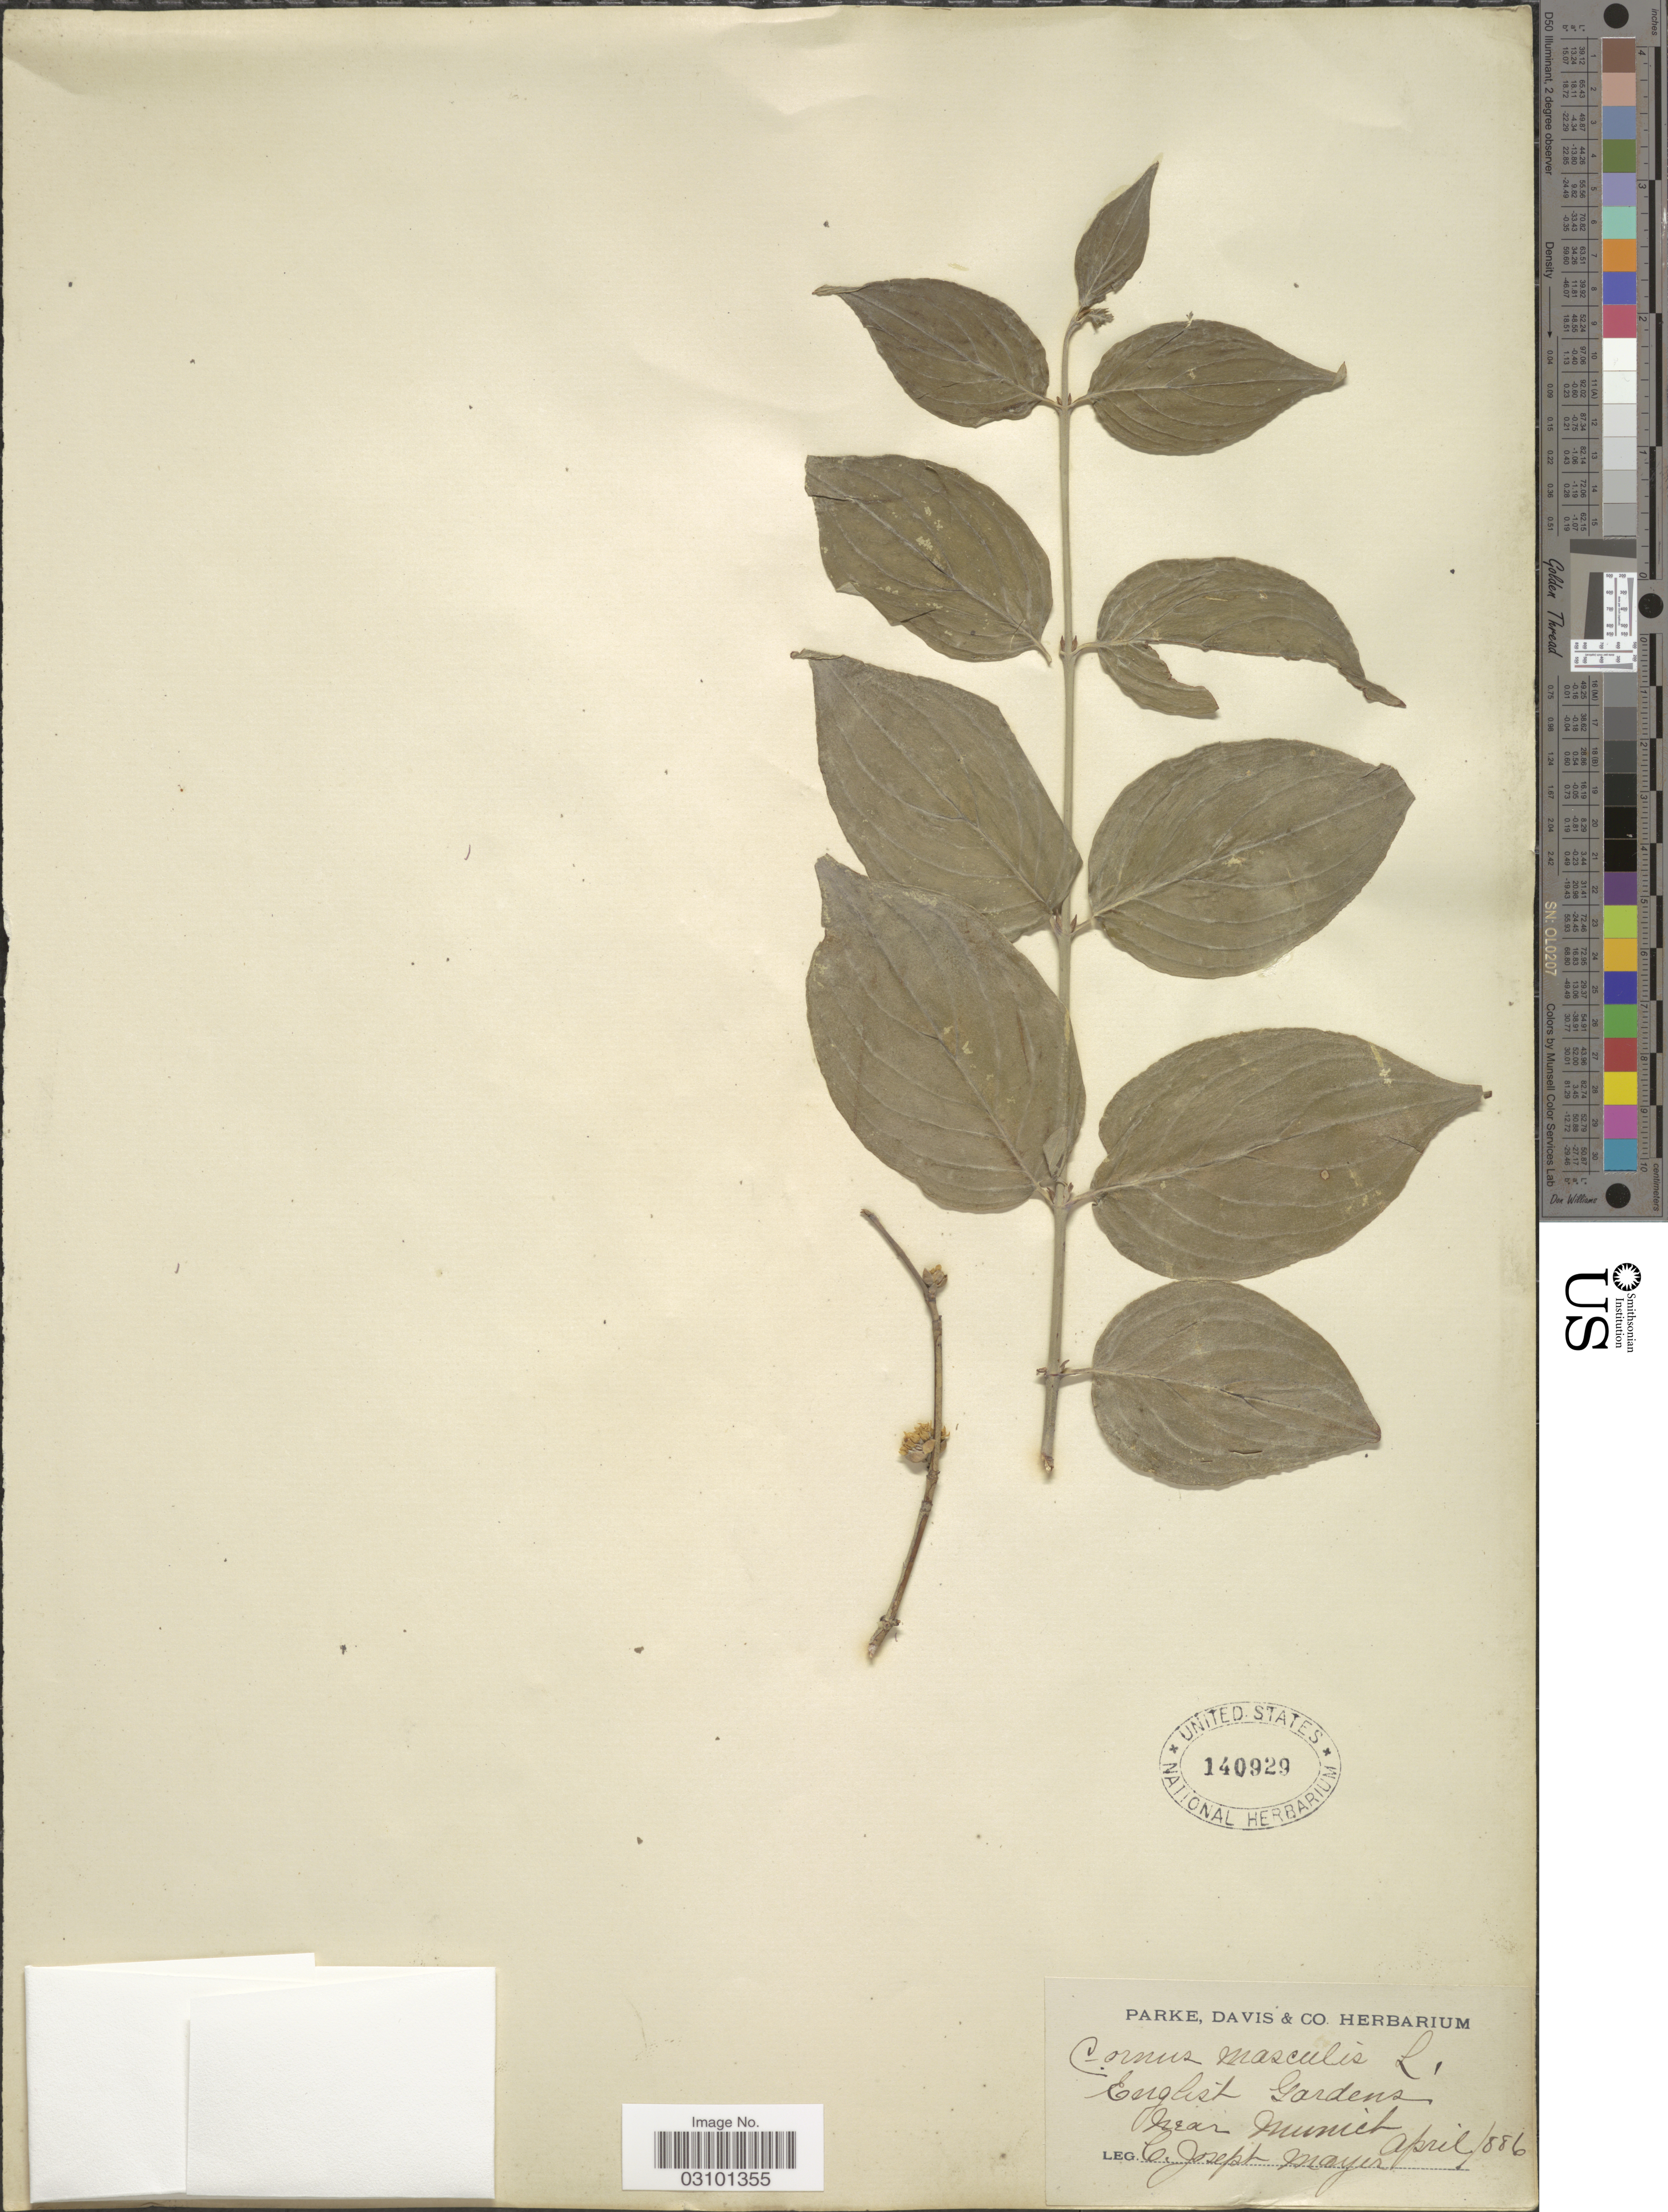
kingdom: Plantae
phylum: Tracheophyta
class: Magnoliopsida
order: Cornales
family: Cornaceae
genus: Cornus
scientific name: Cornus mas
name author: L.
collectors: C. Mayer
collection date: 1886-04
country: Germany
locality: English Gardens. Near Munich.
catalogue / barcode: US 140929